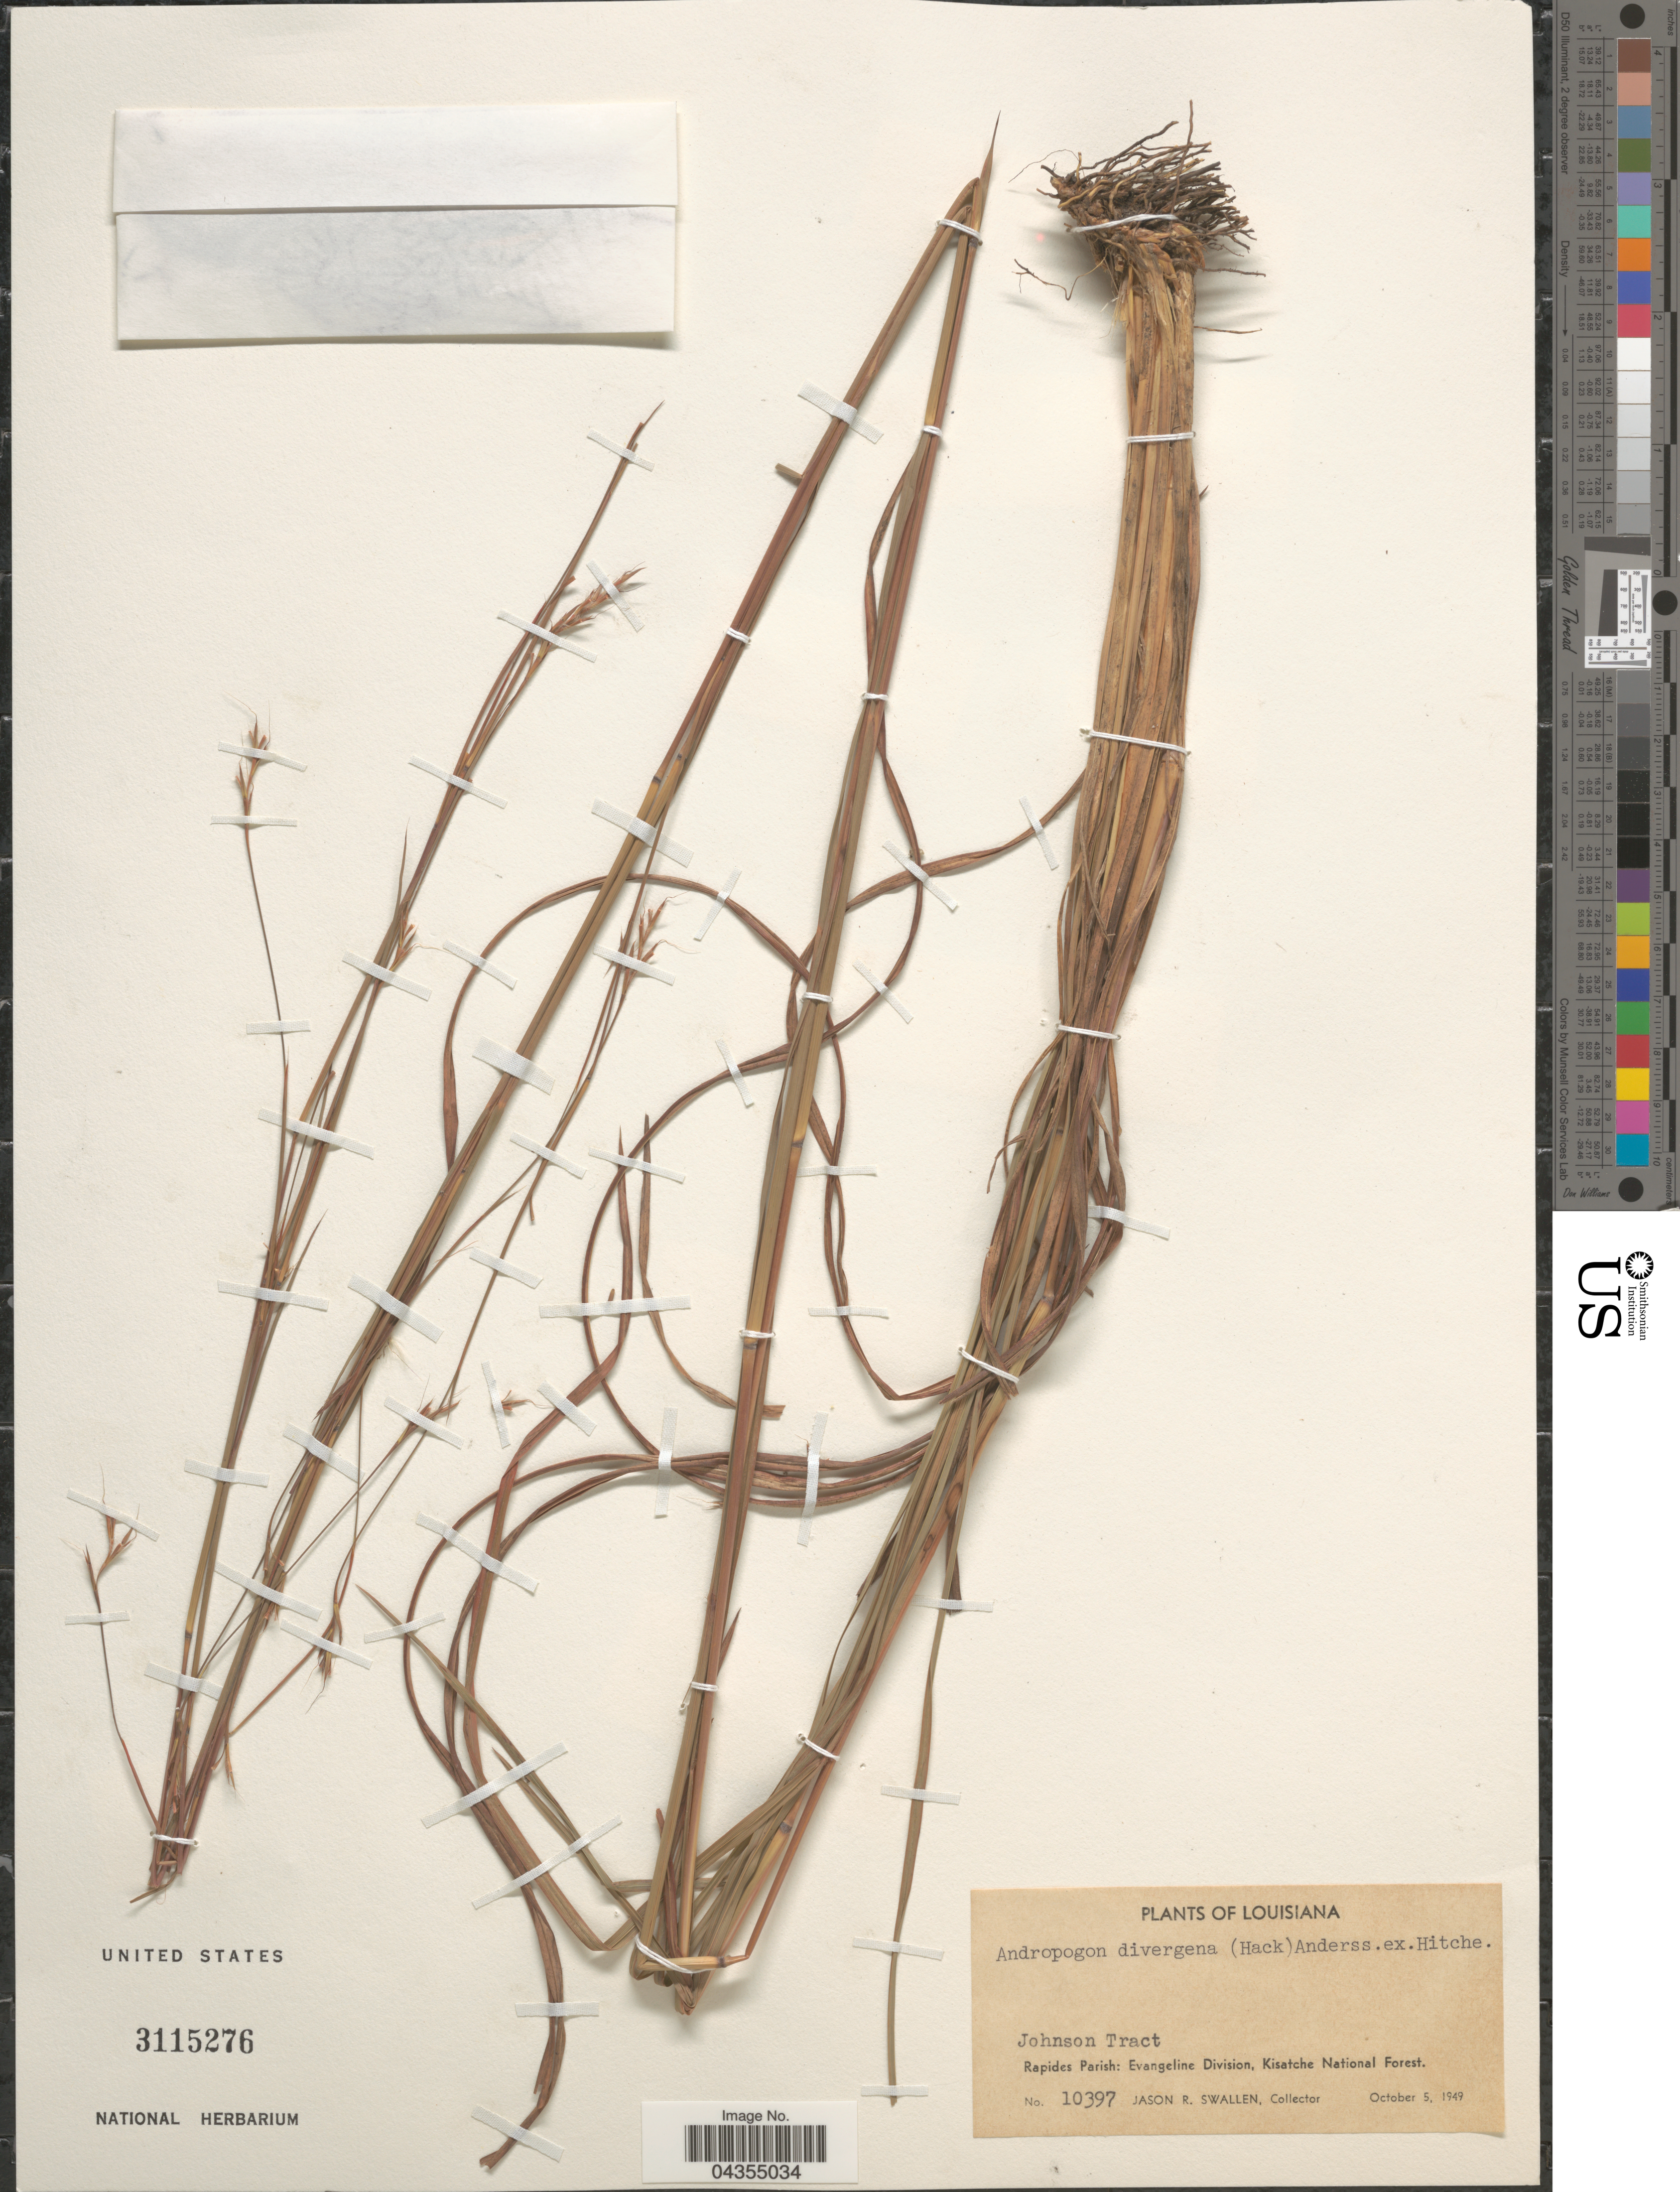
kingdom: Plantae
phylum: Tracheophyta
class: Liliopsida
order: Poales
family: Poaceae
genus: Schizachyrium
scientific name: Schizachyrium scoparium var. divergens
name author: (Hack.) Gould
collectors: J. R. Swallen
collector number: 10397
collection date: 1949-10-05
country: United States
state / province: Louisiana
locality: Johnson Tract. Rapides Parish: Evangeline Division, Kisatche National Forest.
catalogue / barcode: US 3115276